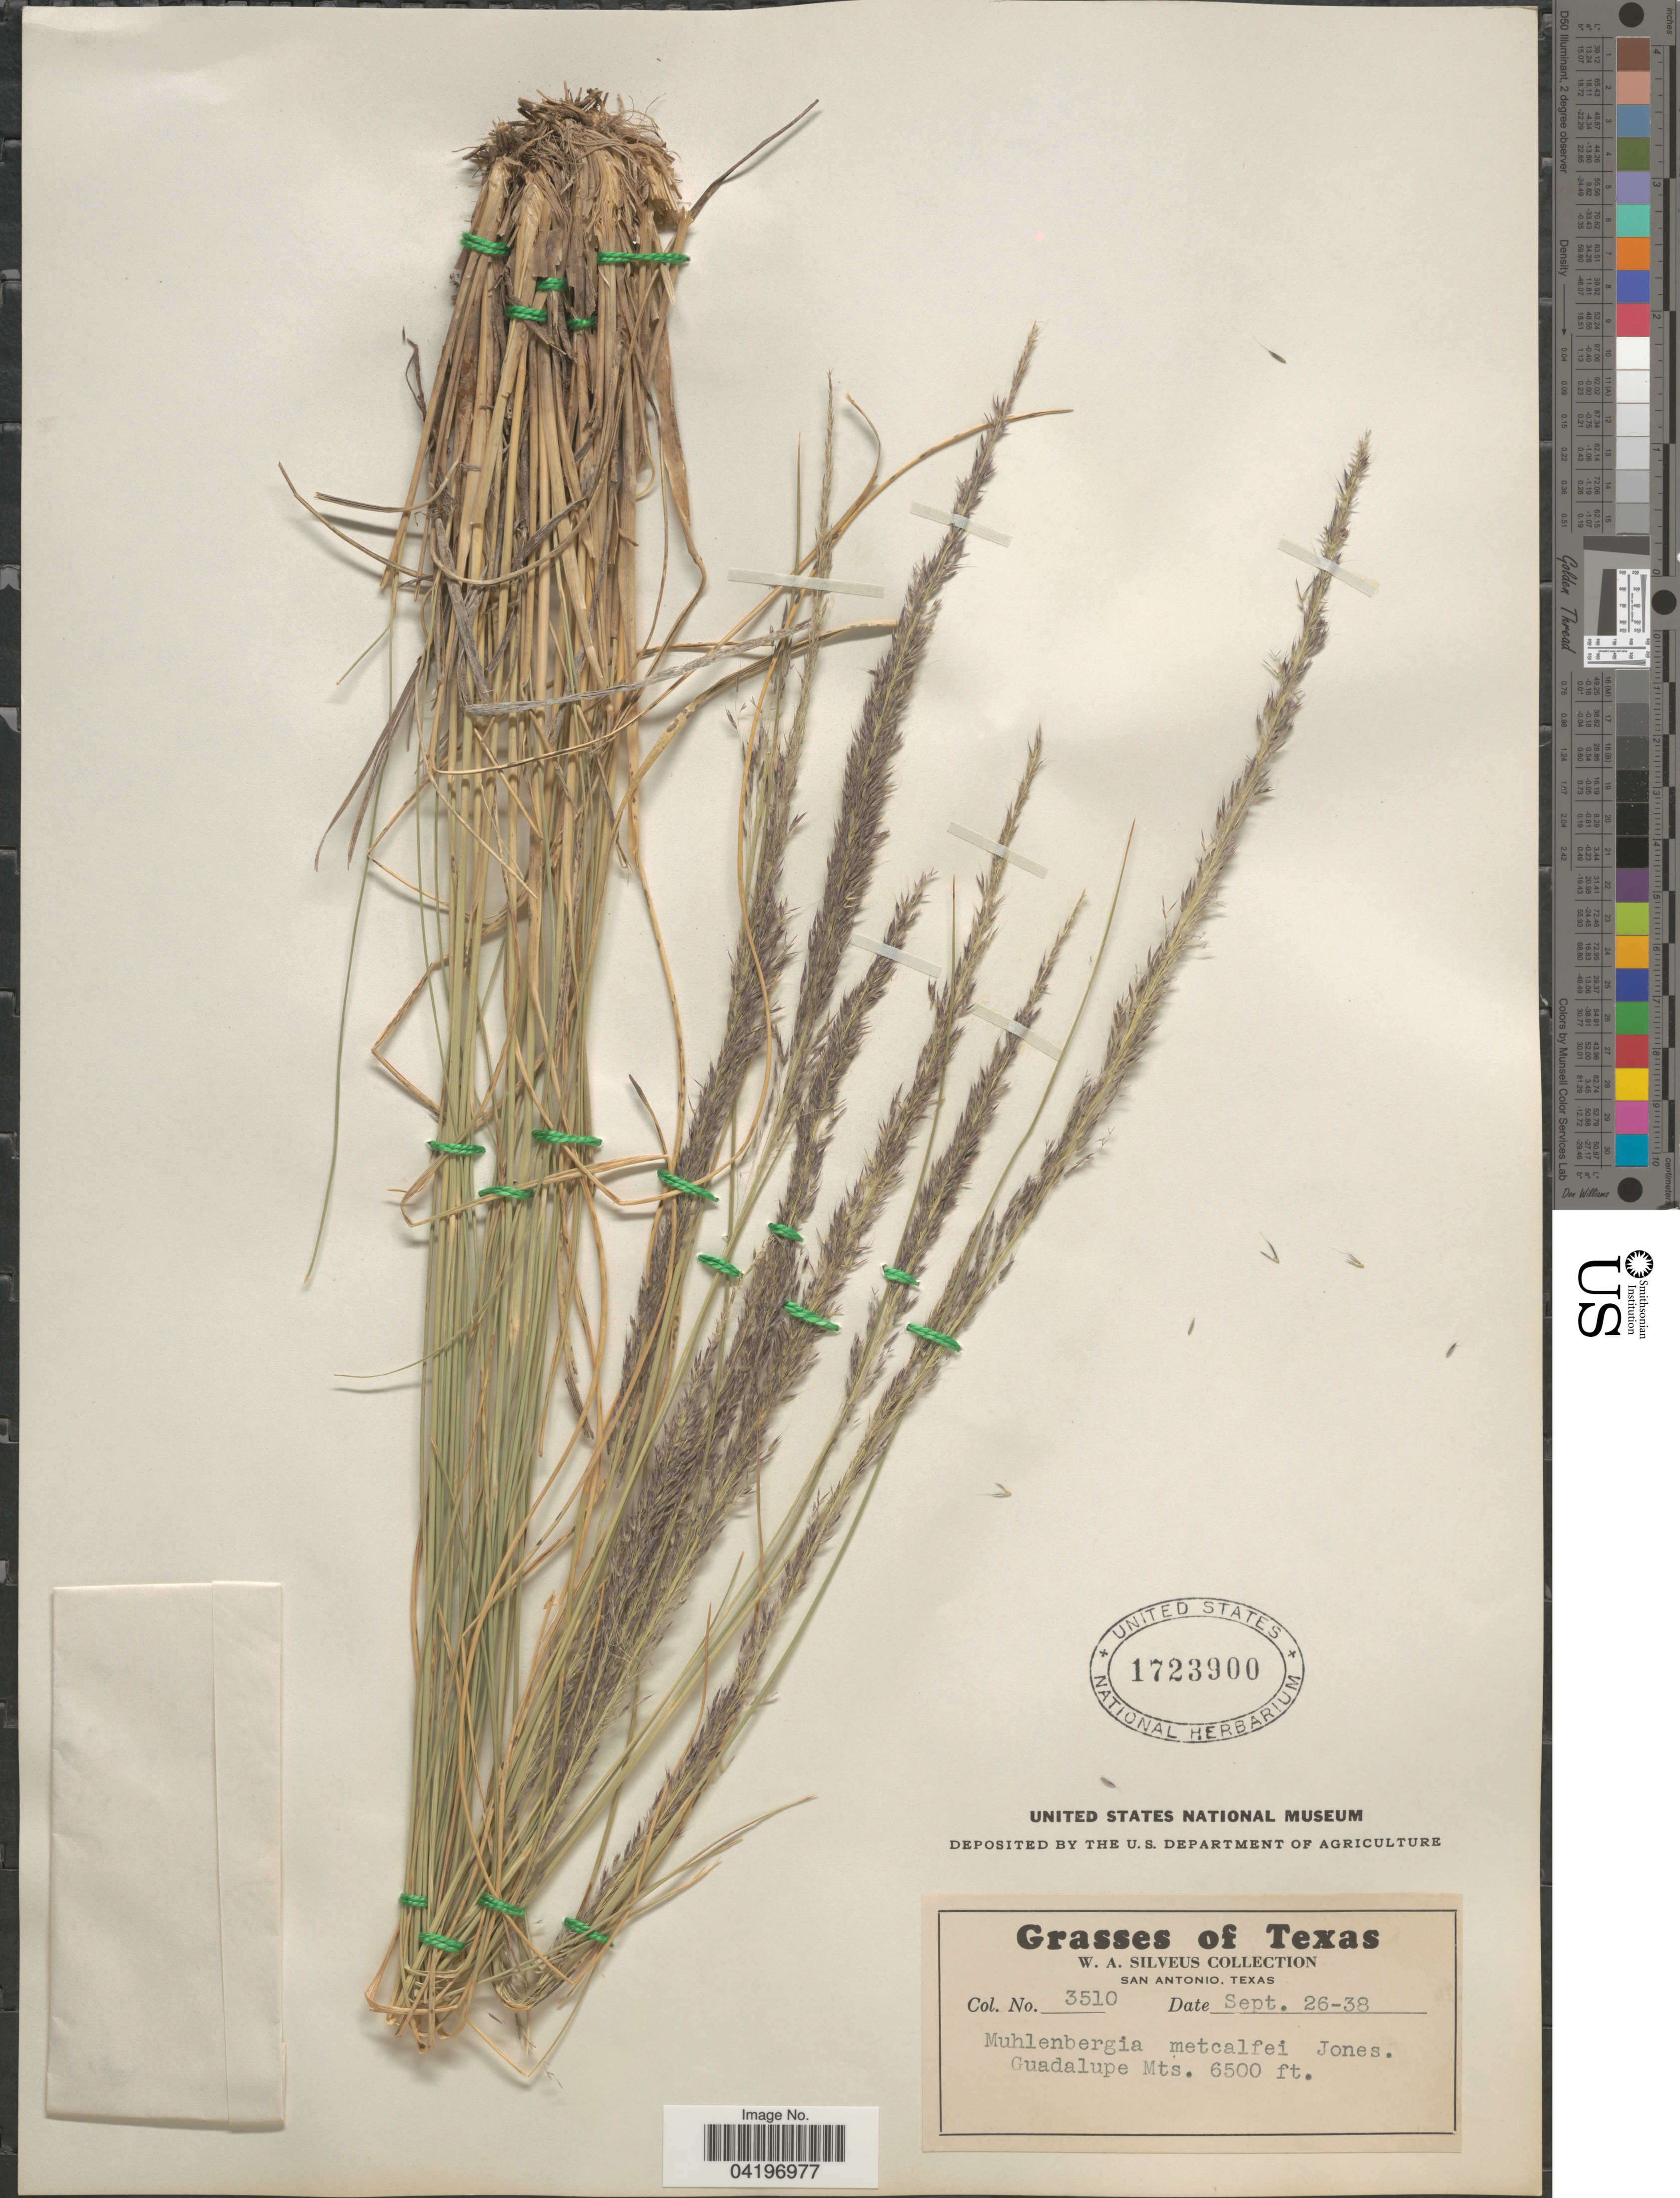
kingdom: Plantae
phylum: Tracheophyta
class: Liliopsida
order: Poales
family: Poaceae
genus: Muhlenbergia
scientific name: Muhlenbergia rigida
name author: (Kunth) Kunth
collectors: W. Silveus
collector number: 3510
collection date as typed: Transcribed d/m/y: 26/9/38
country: United States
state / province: Texas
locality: Guadalupe Mts.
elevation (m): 1981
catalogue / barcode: US 1723900